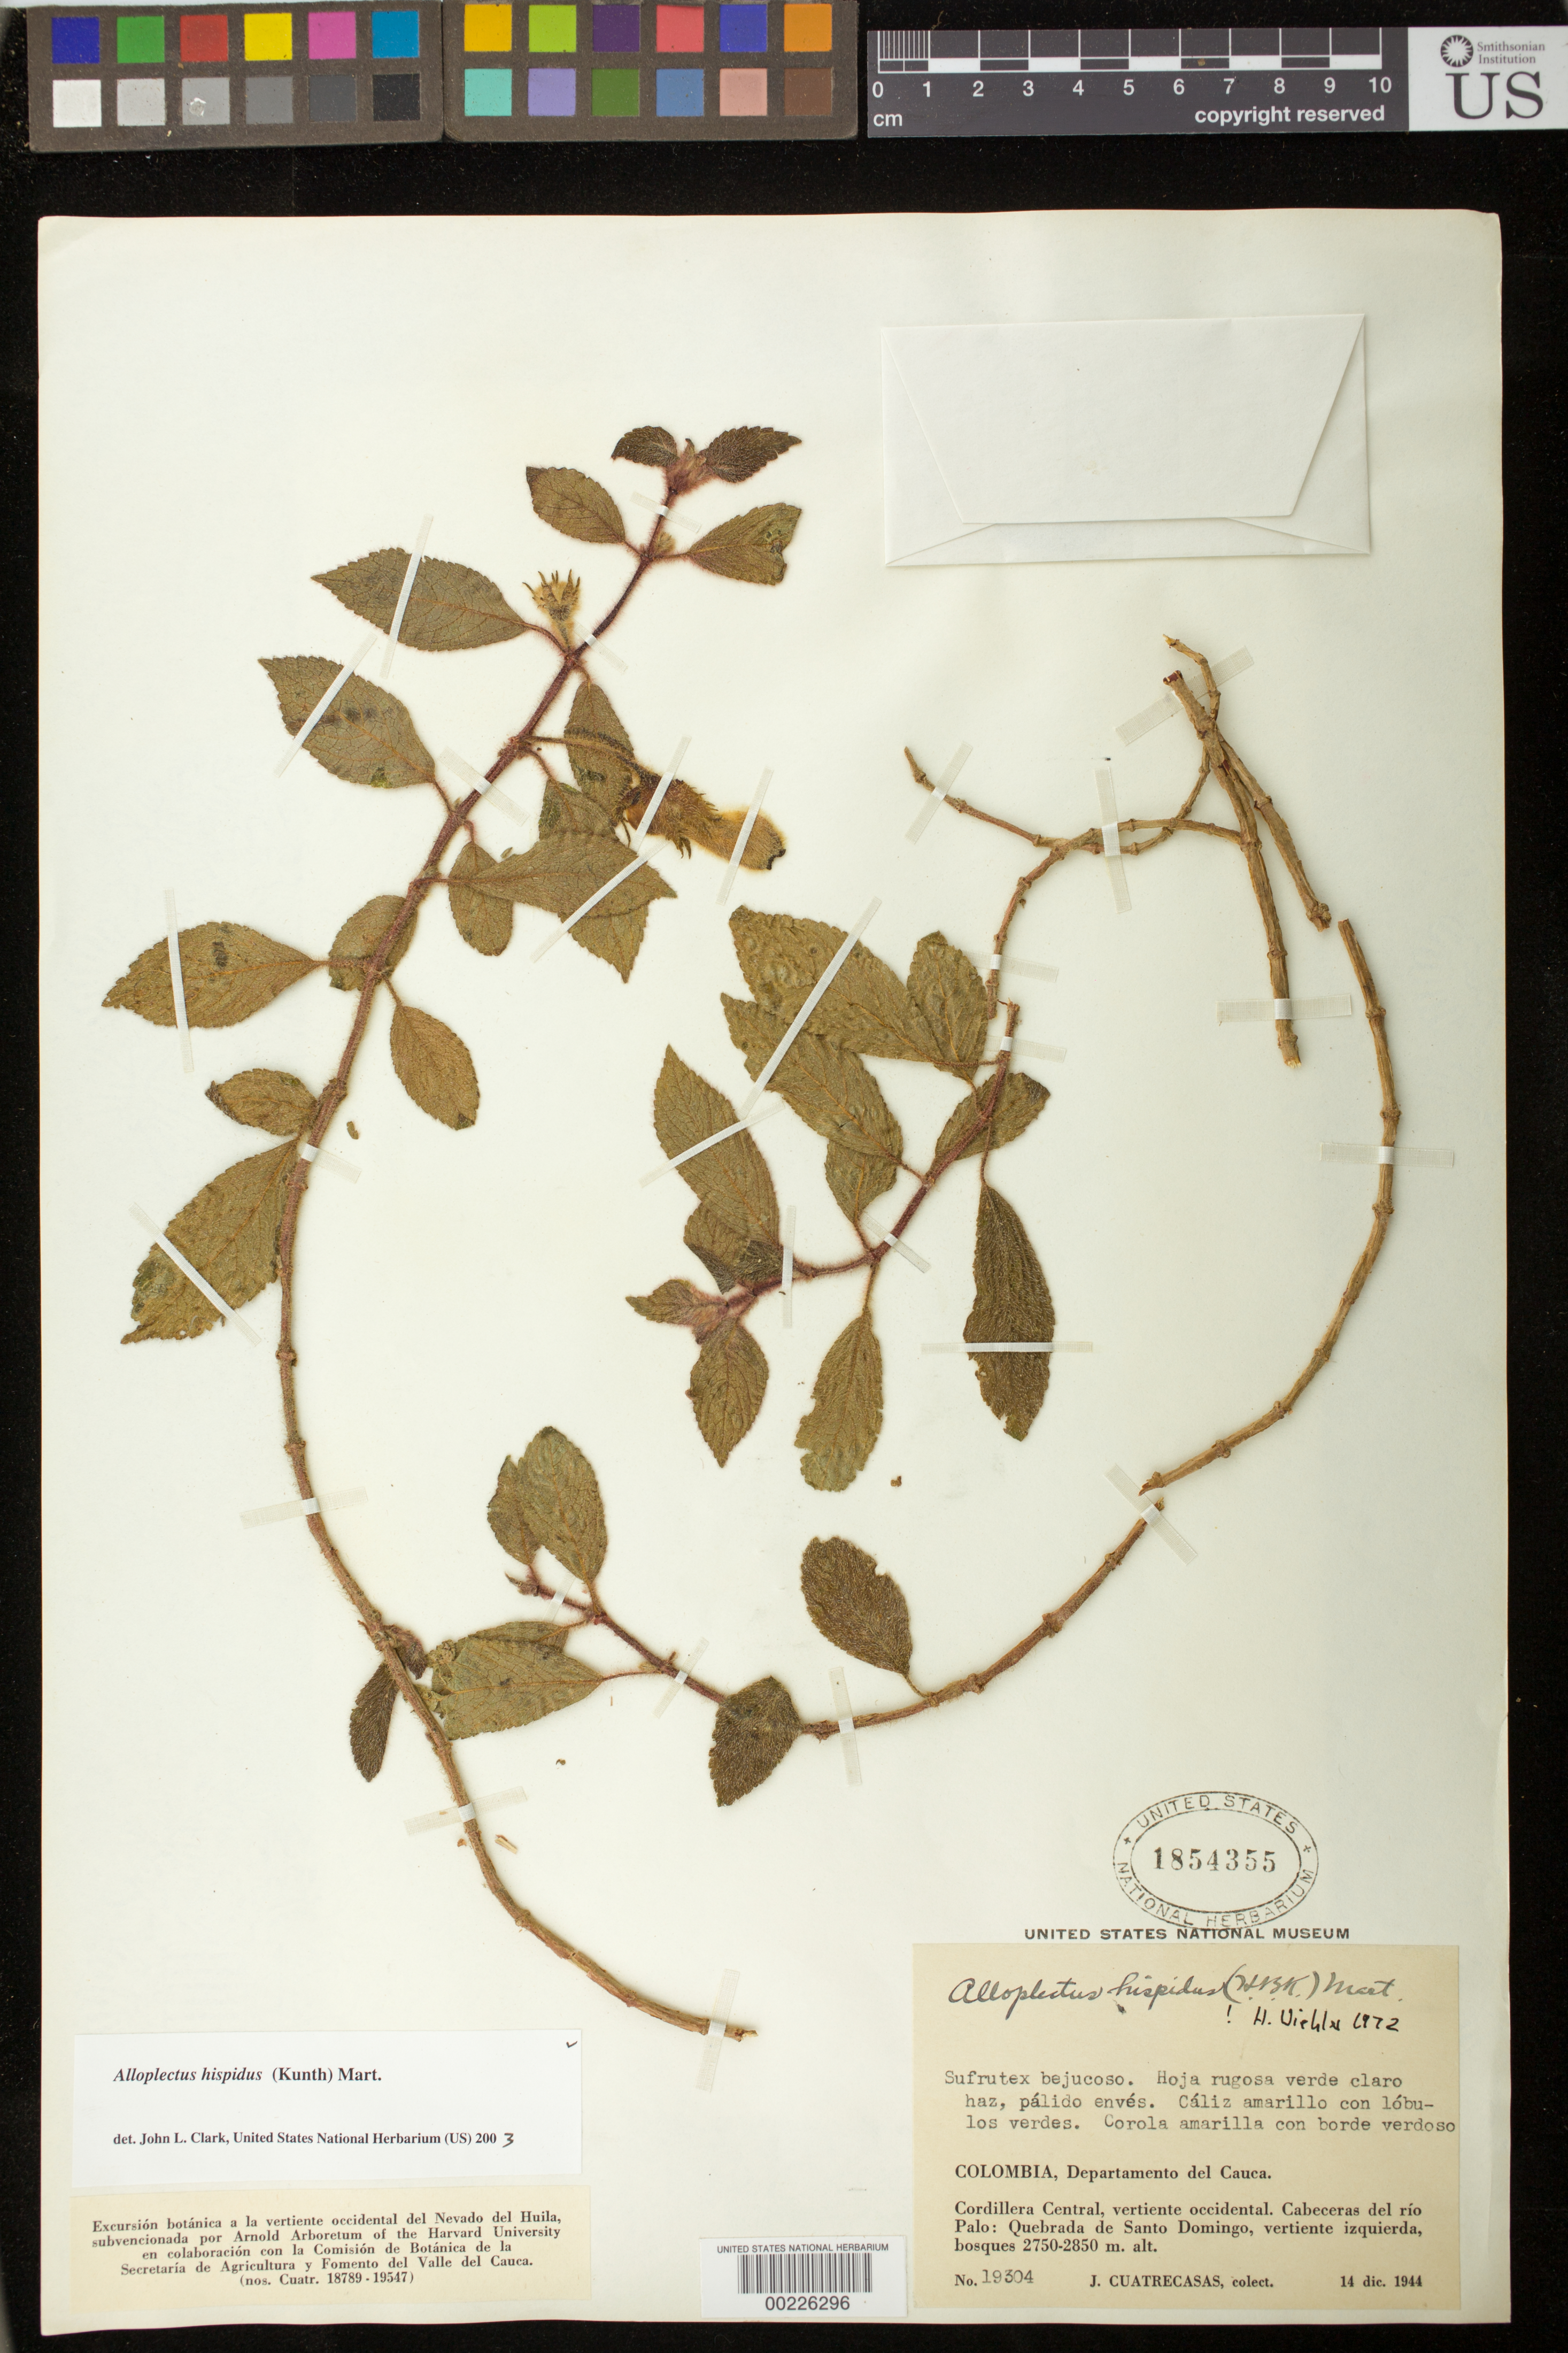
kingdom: Plantae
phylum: Tracheophyta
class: Magnoliopsida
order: Lamiales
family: Gesneriaceae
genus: Alloplectus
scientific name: Alloplectus hispidus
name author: (Kunth) Mart.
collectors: J. Cuatrecasas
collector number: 19304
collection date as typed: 14 Dec 1944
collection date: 1944-12-14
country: Colombia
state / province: Cauca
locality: Cordillera Central, western slope, chief city of Rio Palo, Quebrada de Santo Domingo, left hand slope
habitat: Forests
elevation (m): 2750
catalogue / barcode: US 1854355